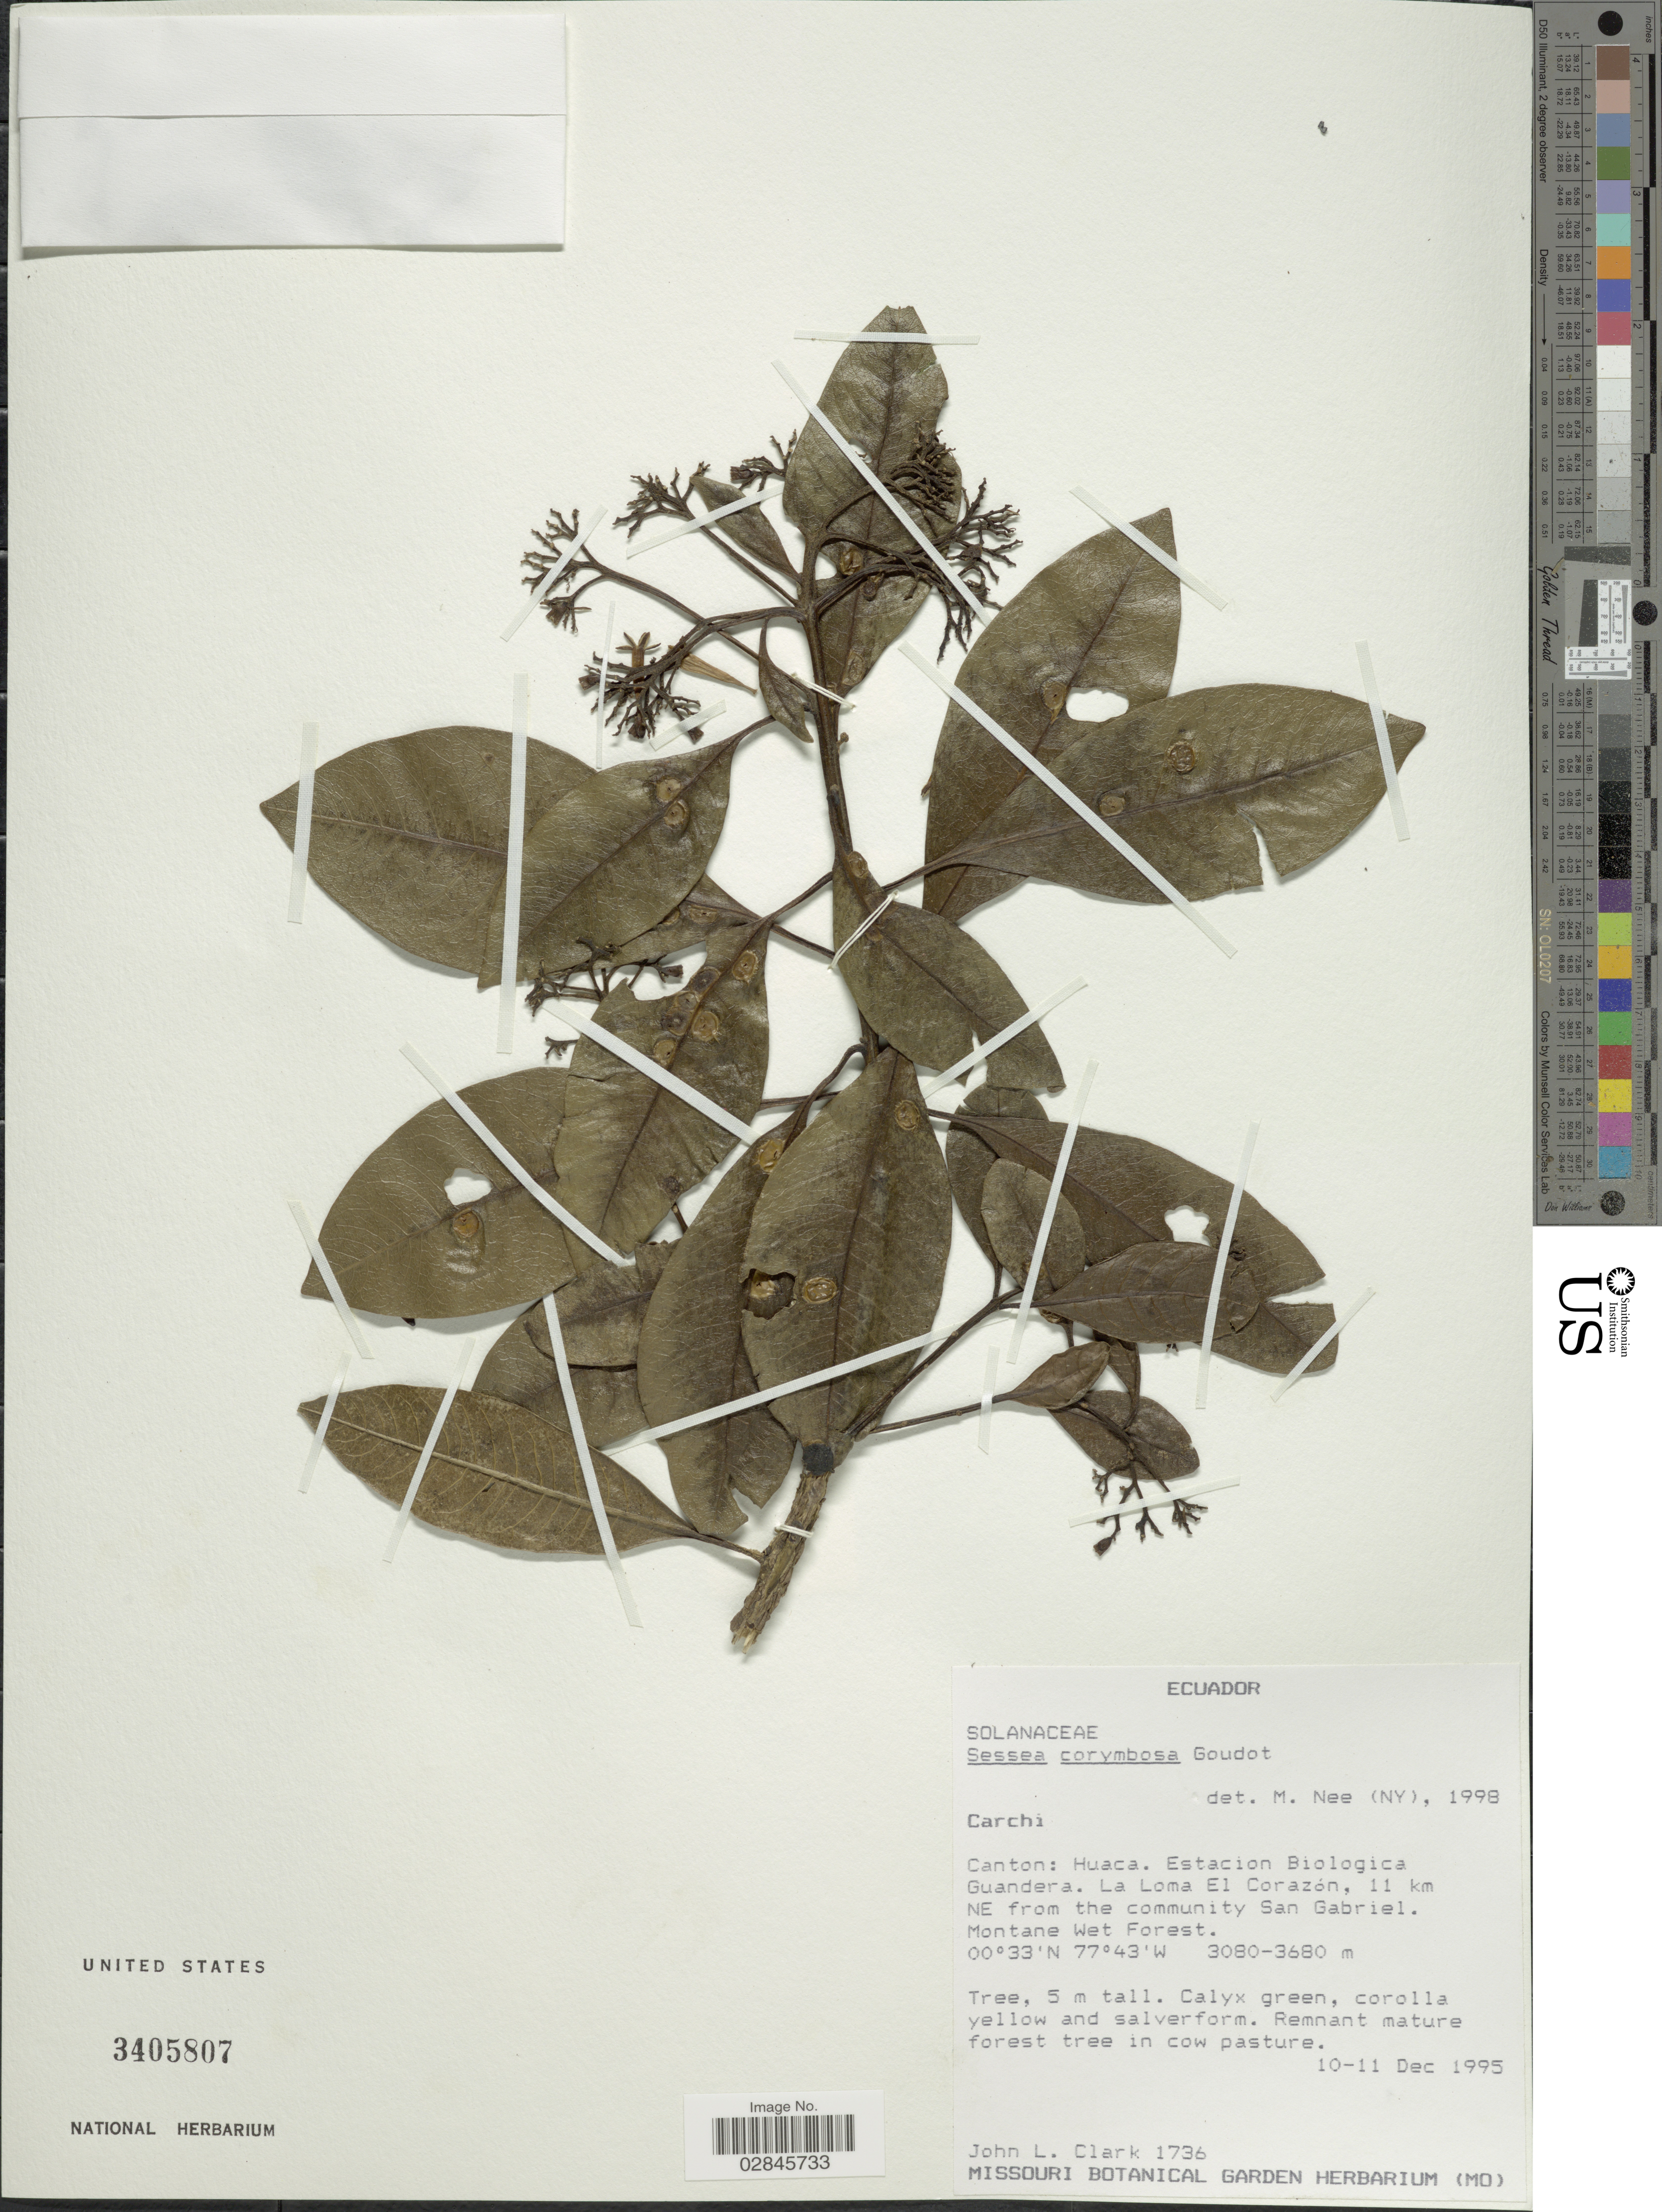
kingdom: Plantae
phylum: Tracheophyta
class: Magnoliopsida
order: Solanales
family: Solanaceae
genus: Sessea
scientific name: Sessea corymbiflora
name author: Goudot ex R. Taylor & R. Phillips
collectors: J. L. Clark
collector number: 1736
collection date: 1995-12-10/1995-12-11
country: Ecuador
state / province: Carchi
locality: Canton: Huaca. Estacion Biologica Guandera. La Loma El Corazón, 11 km NE from the community San Gabriel.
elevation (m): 3080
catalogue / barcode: US 3405807